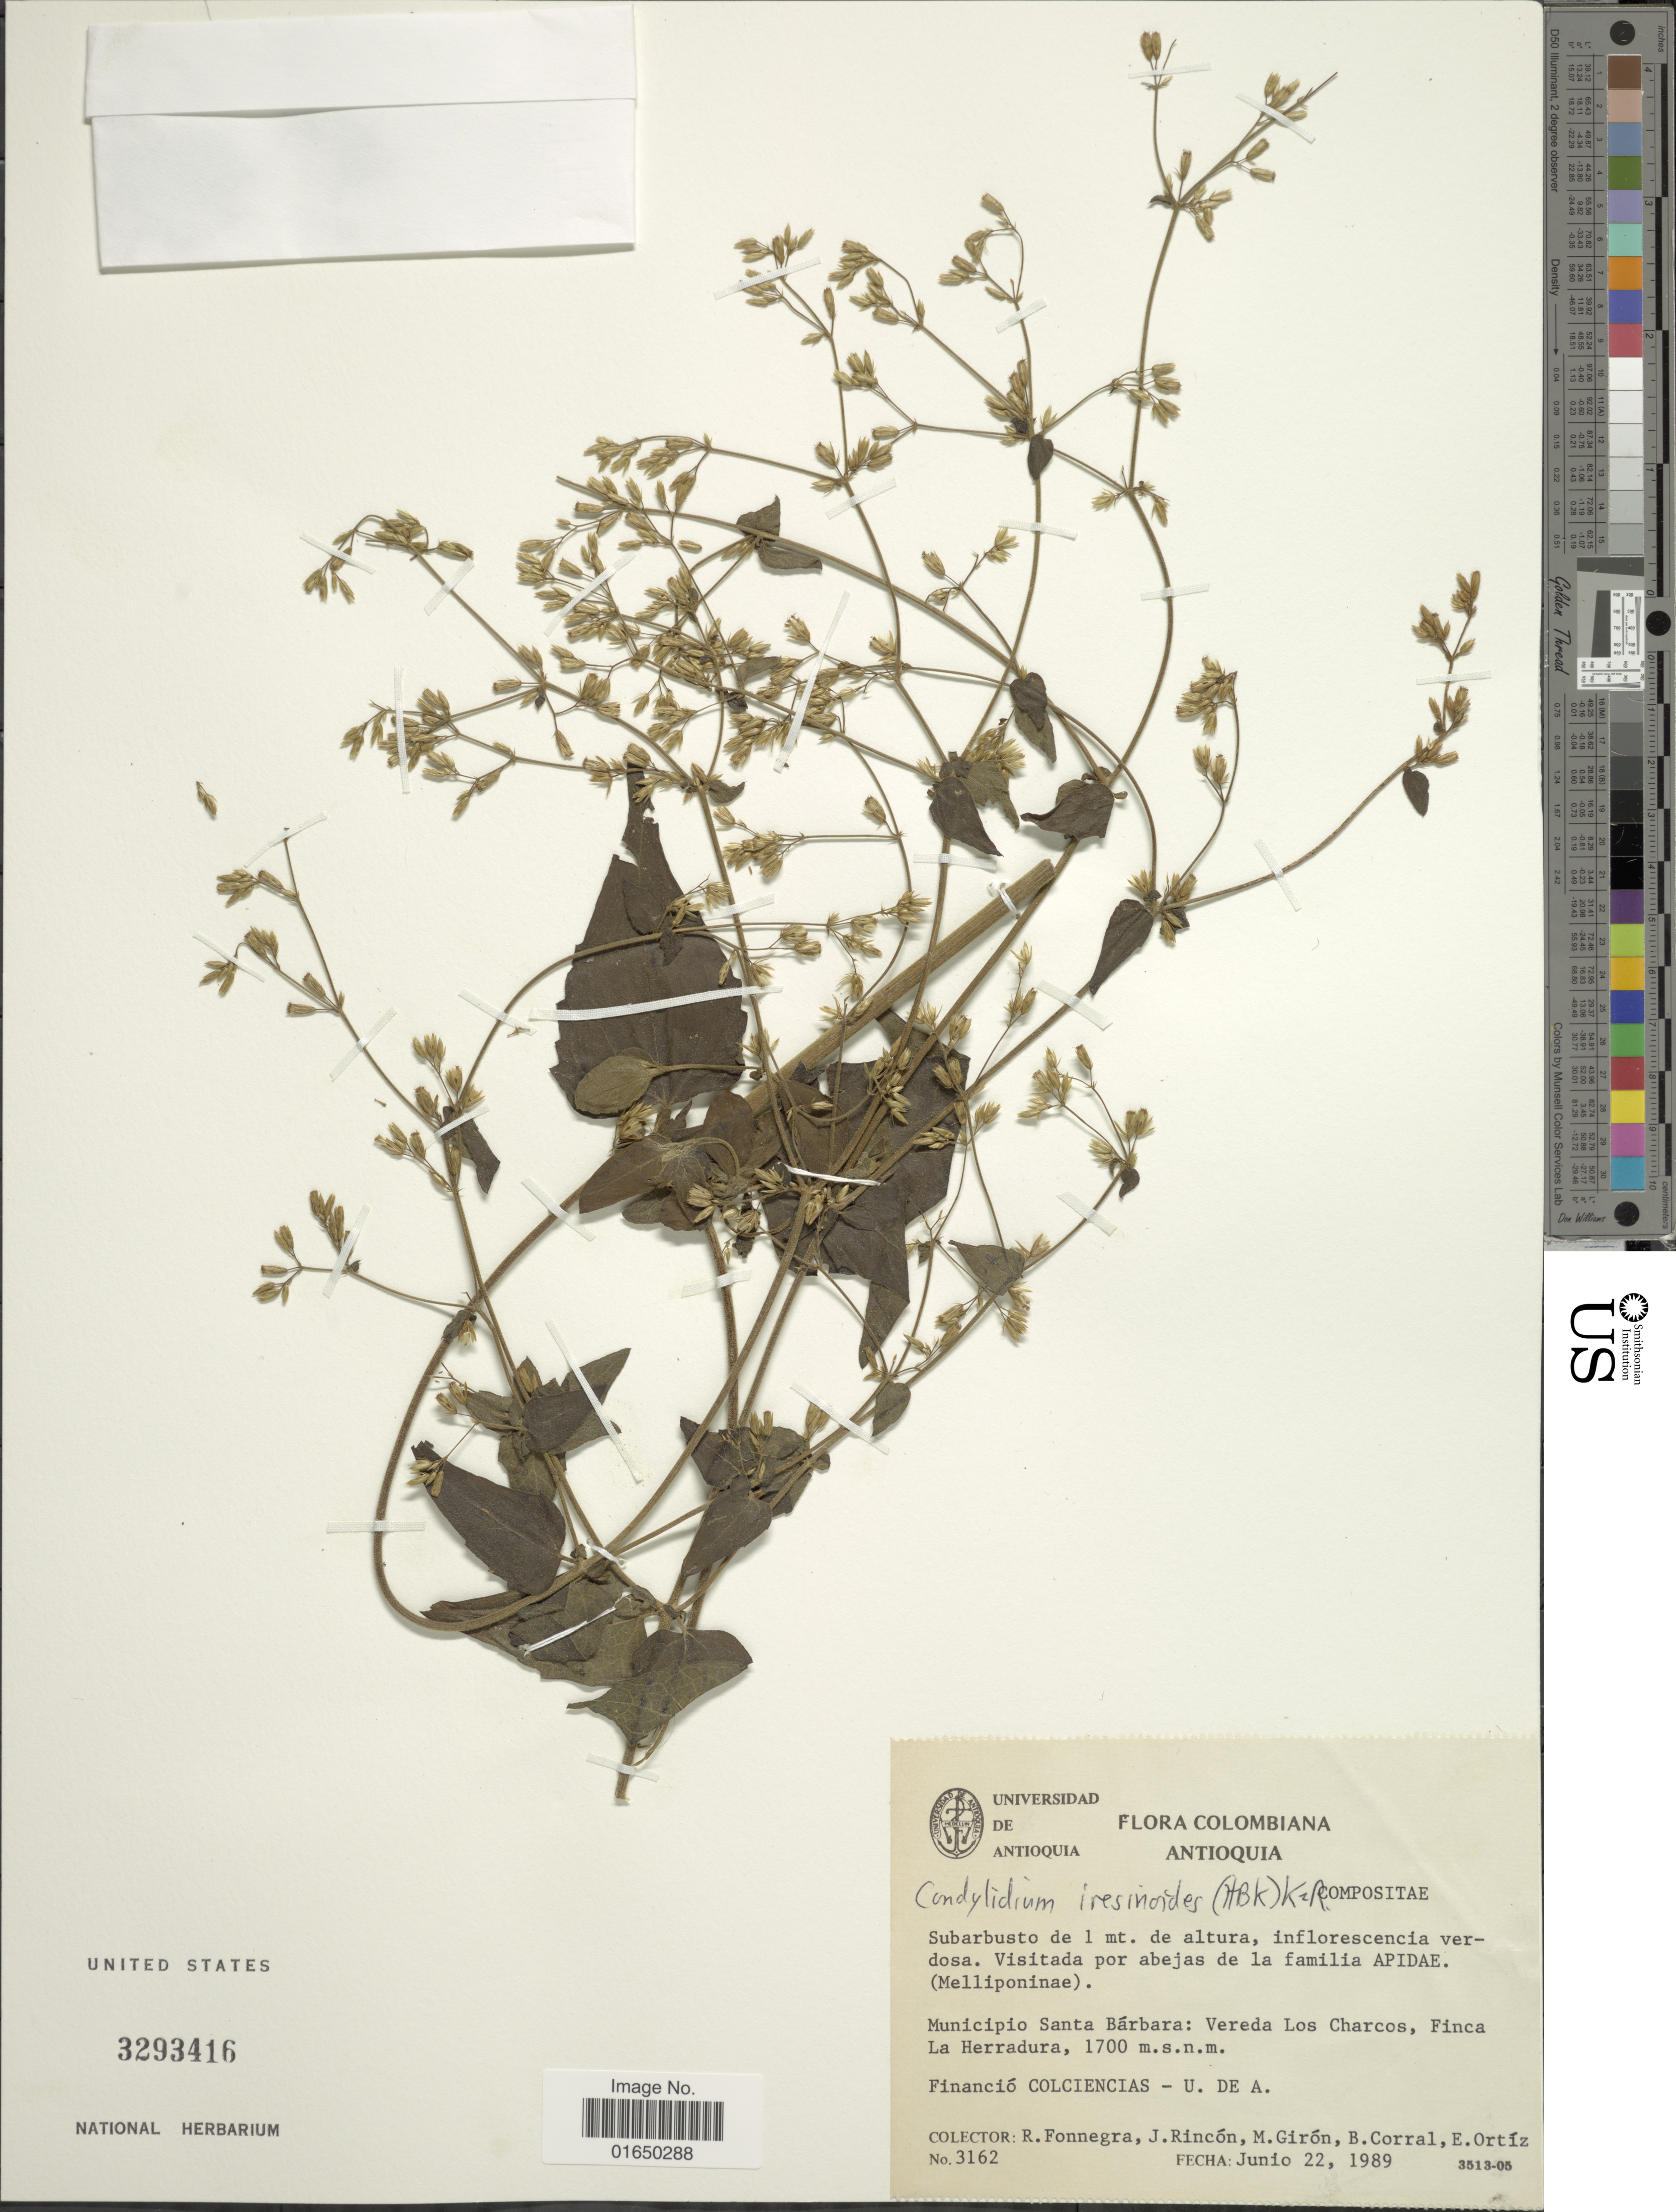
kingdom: Plantae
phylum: Tracheophyta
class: Magnoliopsida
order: Asterales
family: Asteraceae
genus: Condylidium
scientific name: Condylidium iresinoides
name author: (Kunth) R.M. King & H. Rob.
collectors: R. Fonnegra G., J. Rincón, M. Girón, B. Corral & E. Ortíz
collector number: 3162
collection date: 1989-06-22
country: Colombia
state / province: Antioquia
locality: Municpio Santa Bárbara: Vereda Los Charcos, Finca La Herradura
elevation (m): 1700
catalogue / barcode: US 3293416